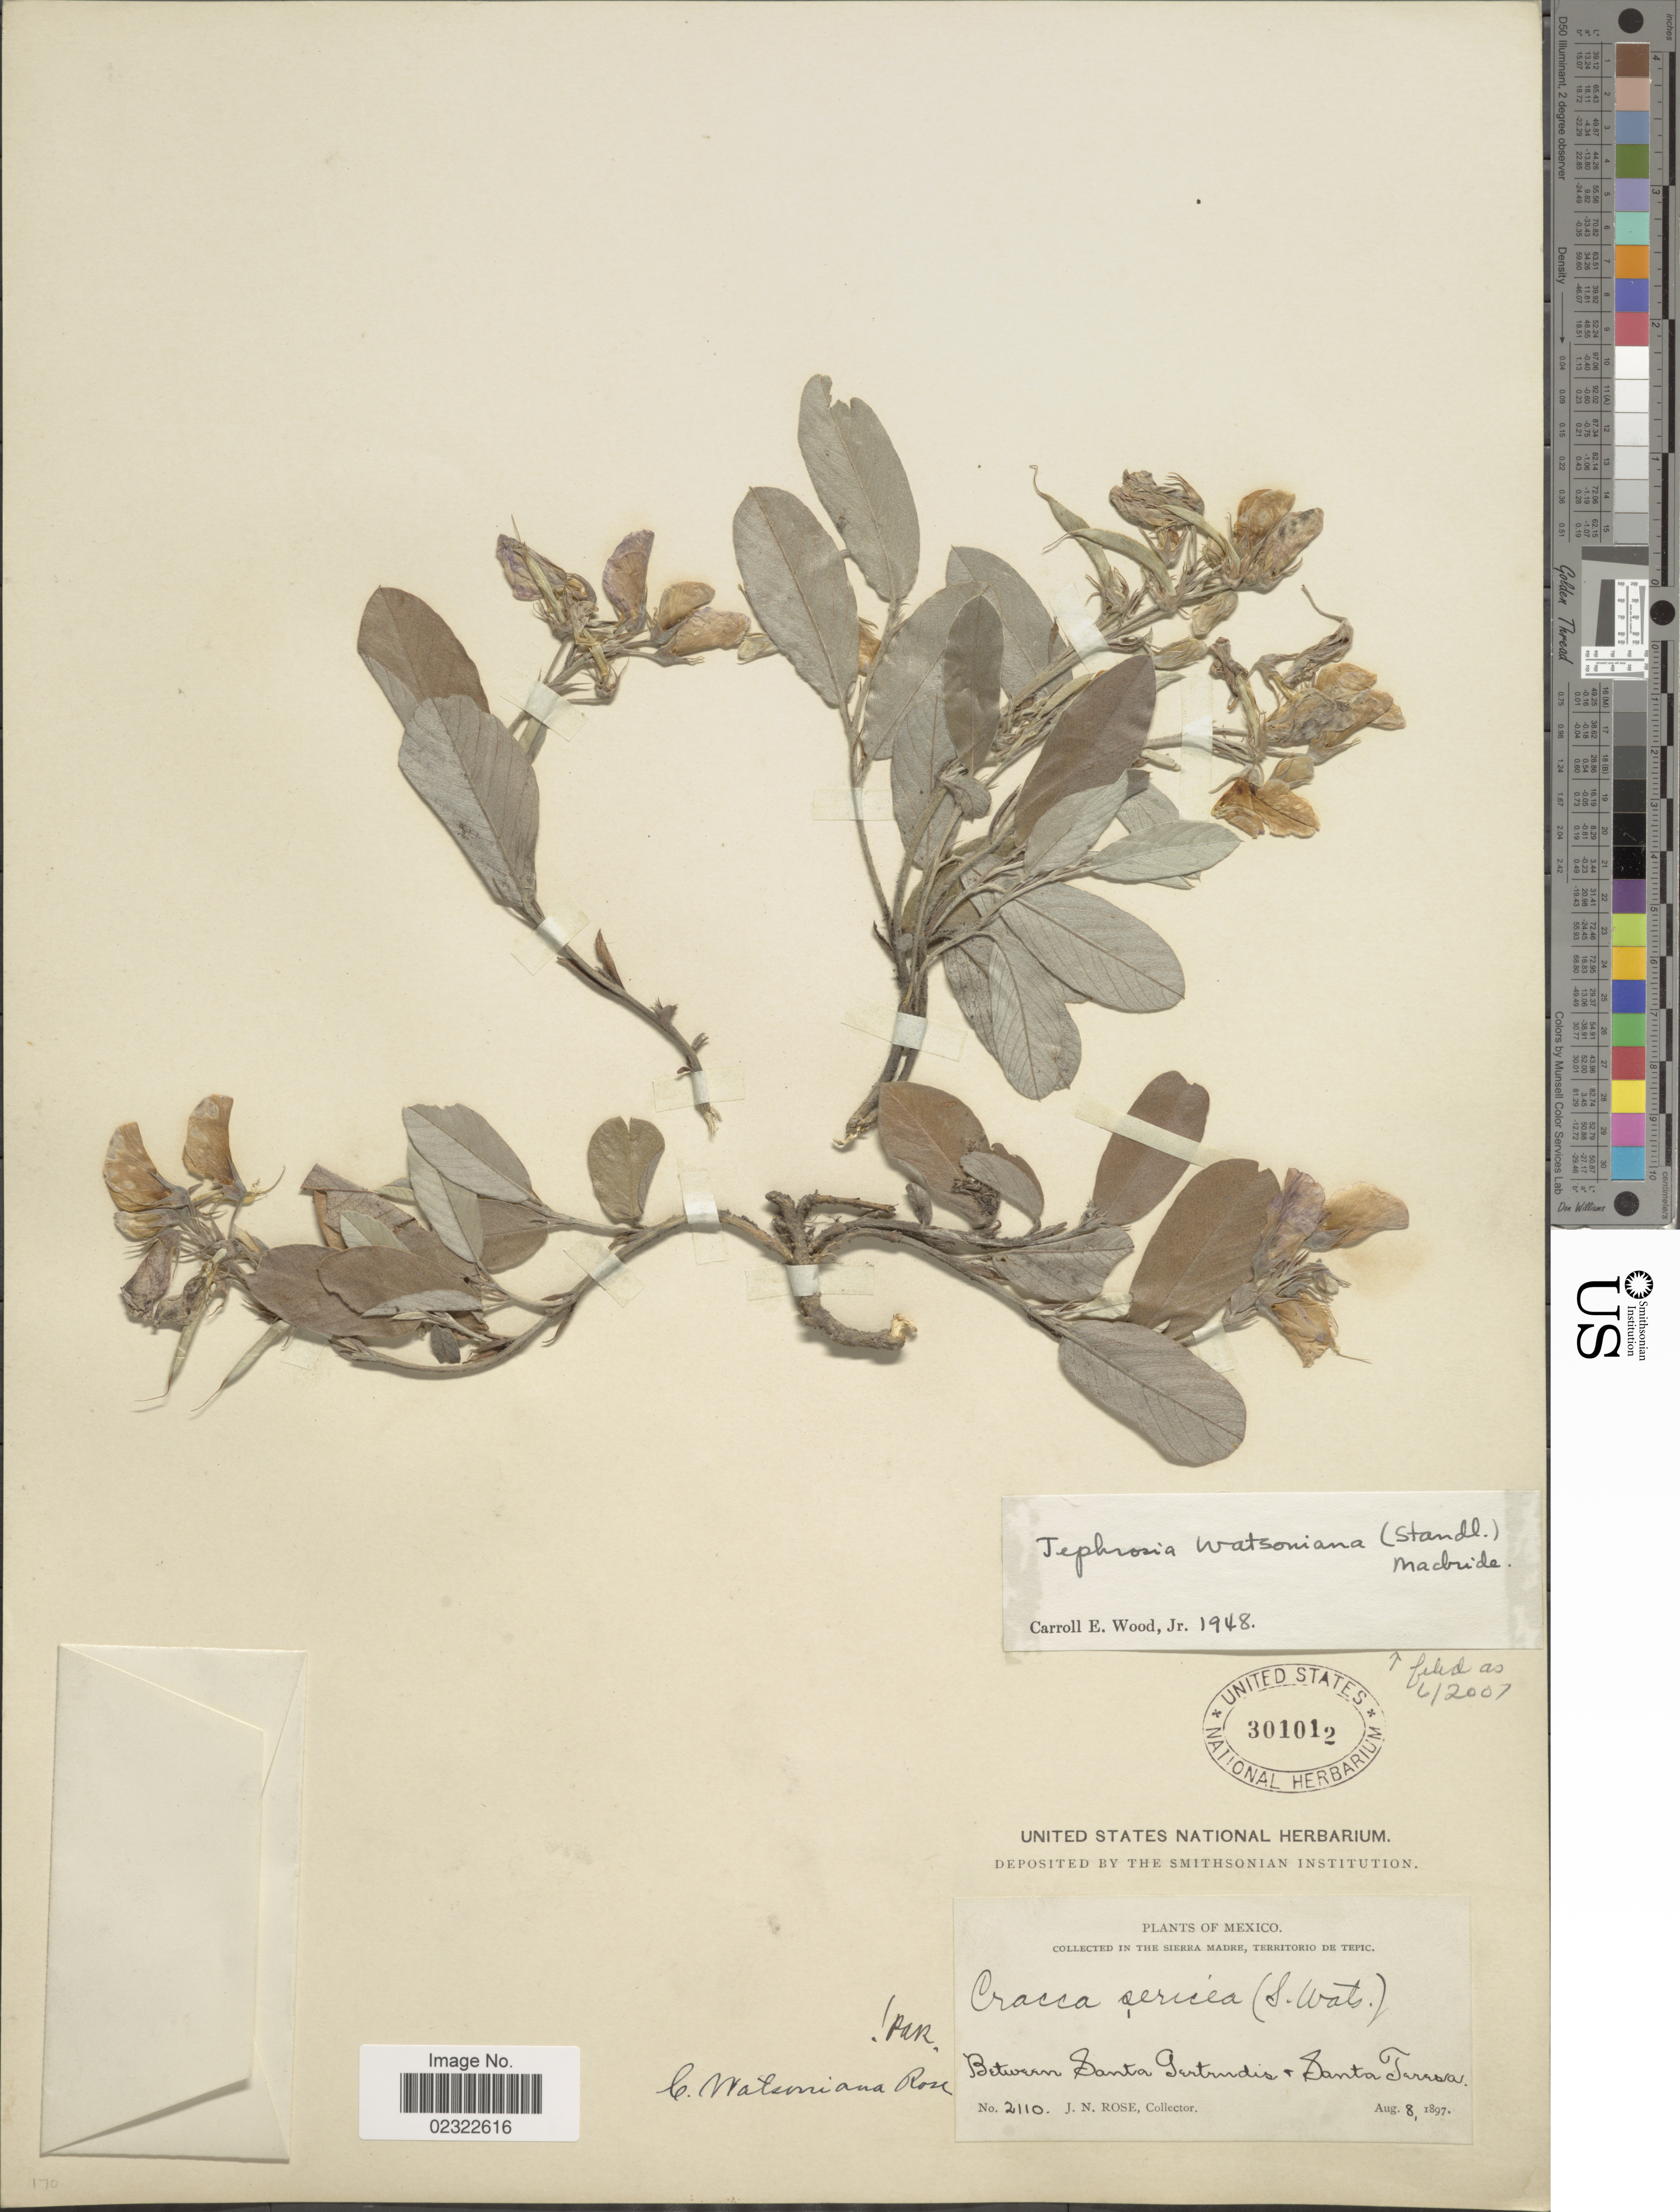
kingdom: Plantae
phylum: Tracheophyta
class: Magnoliopsida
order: Fabales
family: Fabaceae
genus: Tephrosia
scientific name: Tephrosia watsoniana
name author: (Standl.) Standl.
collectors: J. N. Rose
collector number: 2110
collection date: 1897-08-08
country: Mexico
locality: The Sierra Madre, Territorio de Tepic. Between Santa Gertrudis + Santa Teresa.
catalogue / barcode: US 301012